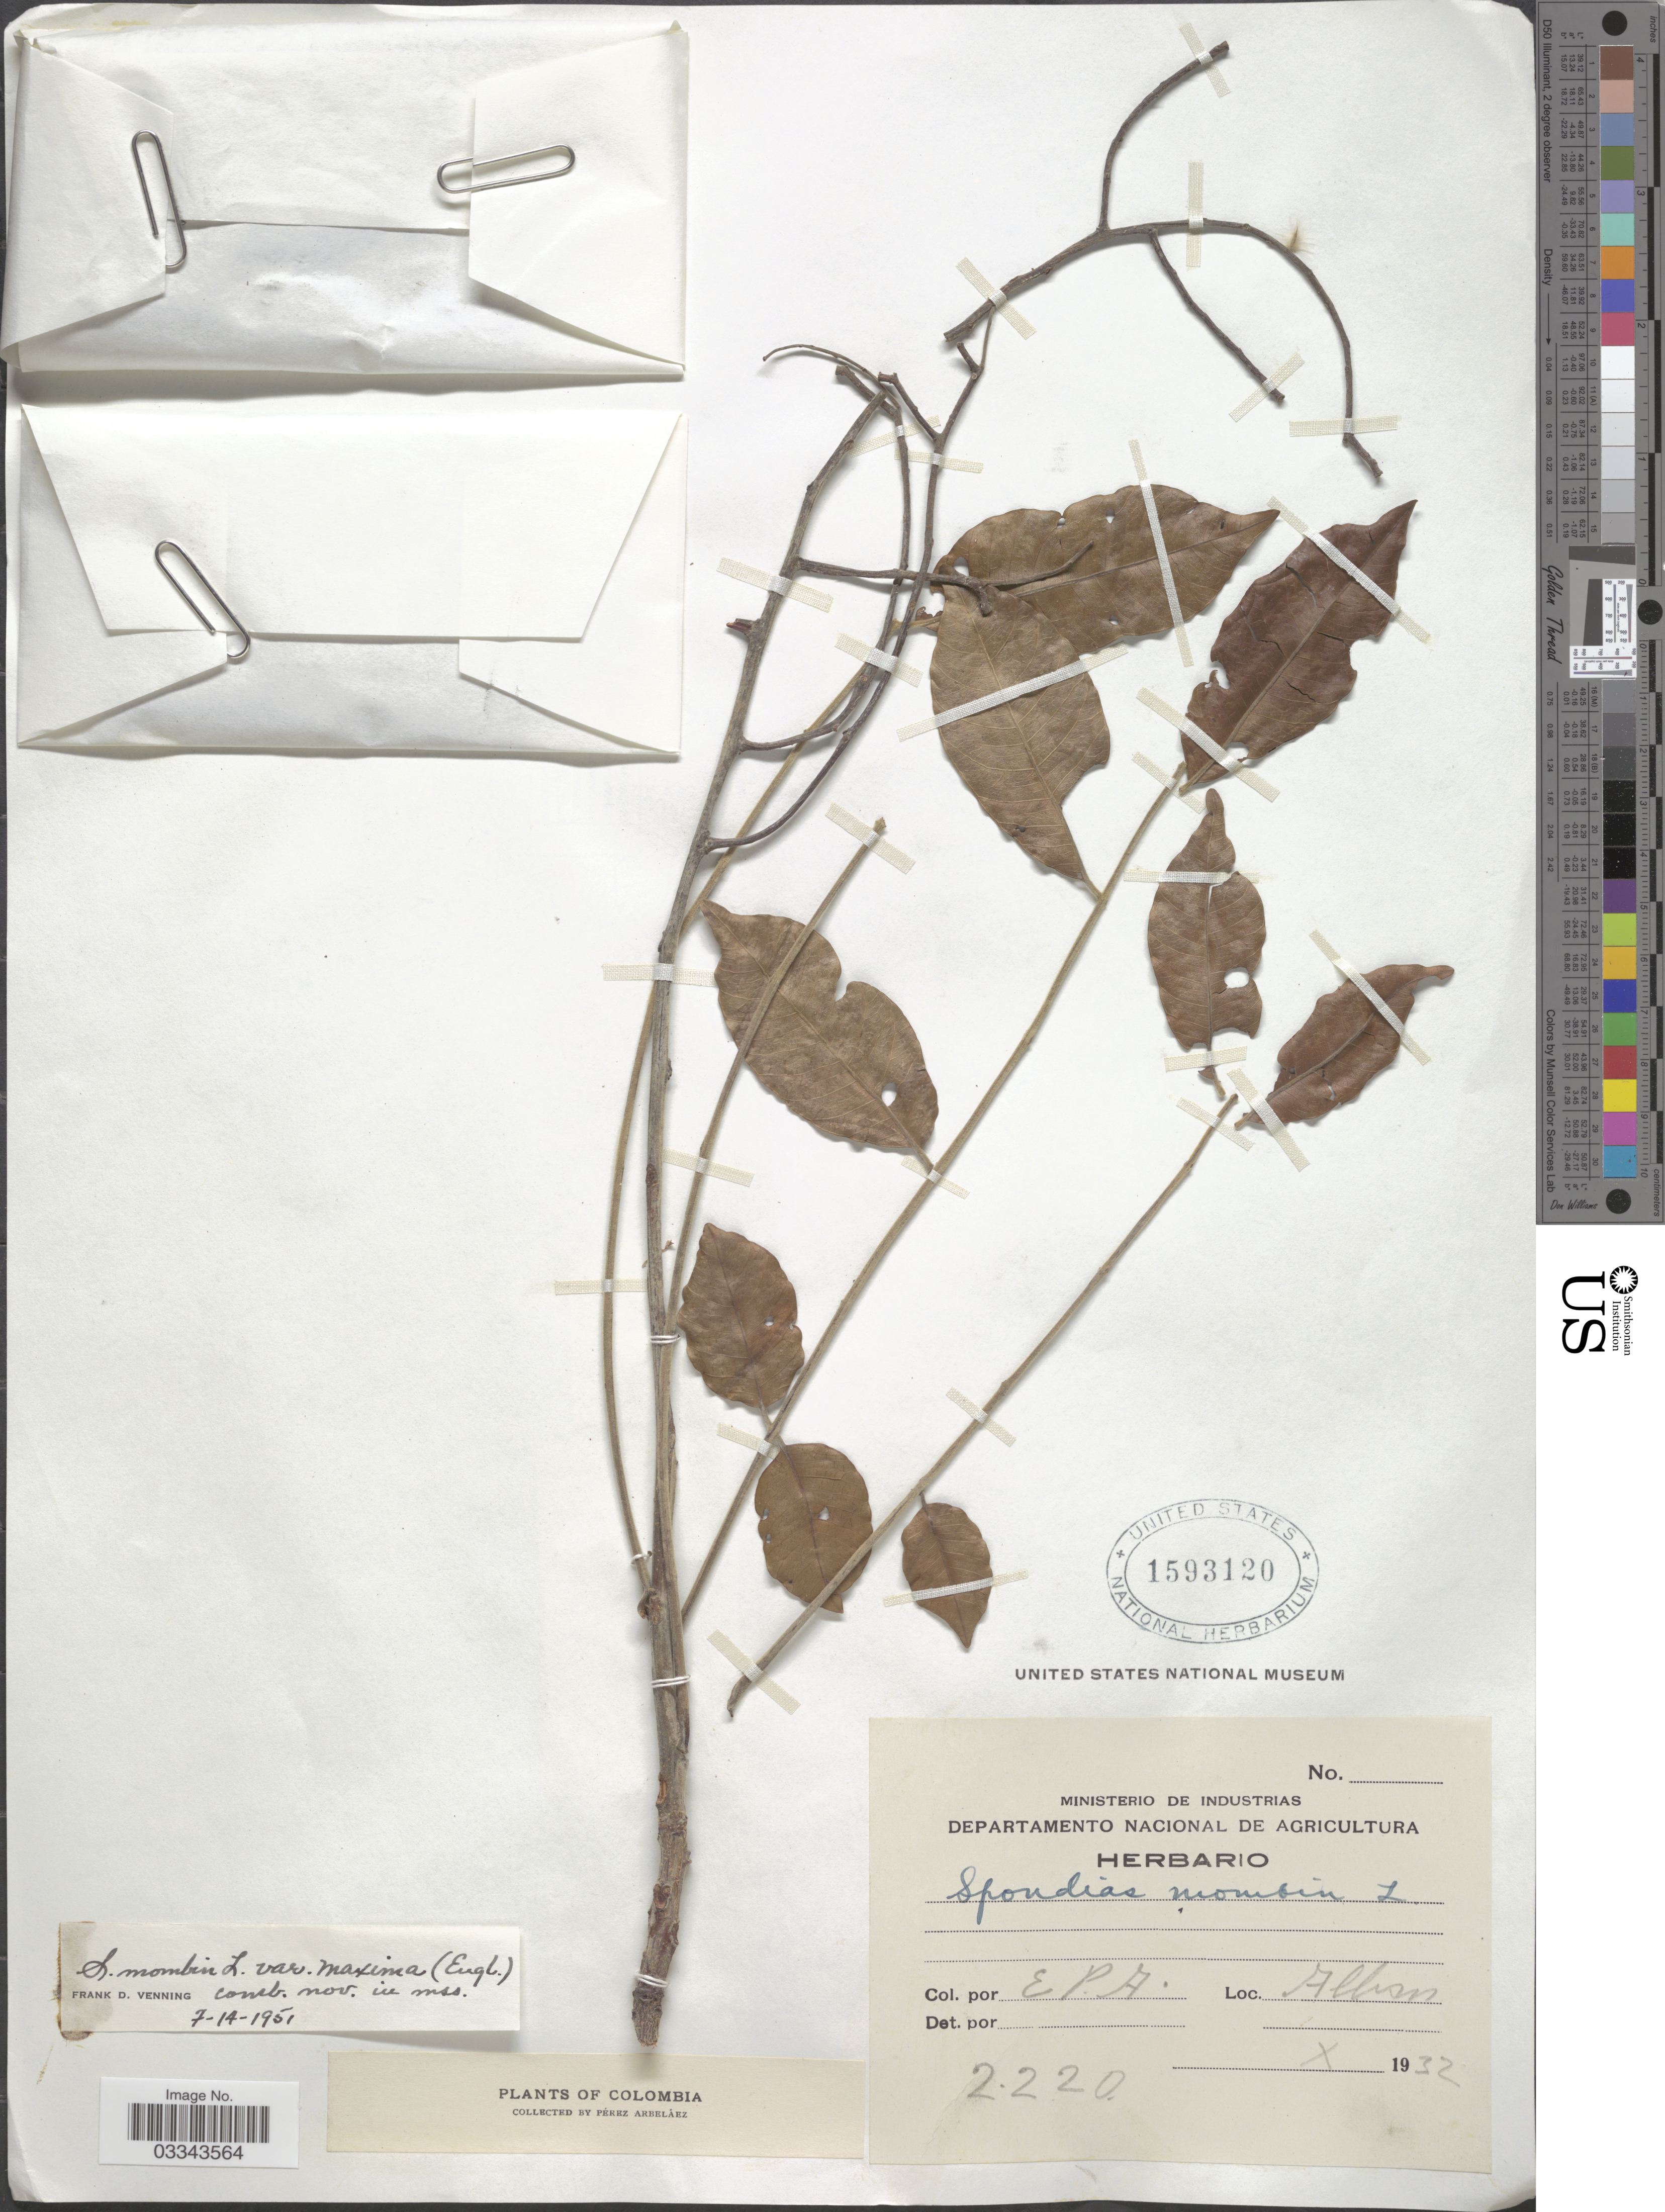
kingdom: Plantae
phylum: Tracheophyta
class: Magnoliopsida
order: Sapindales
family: Anacardiaceae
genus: Spondias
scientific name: Spondias mombin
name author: L.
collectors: E. Pérez Arbeláez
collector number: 2220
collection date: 1932-10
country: Colombia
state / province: Cundinamarca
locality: Alban.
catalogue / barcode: US 1593120